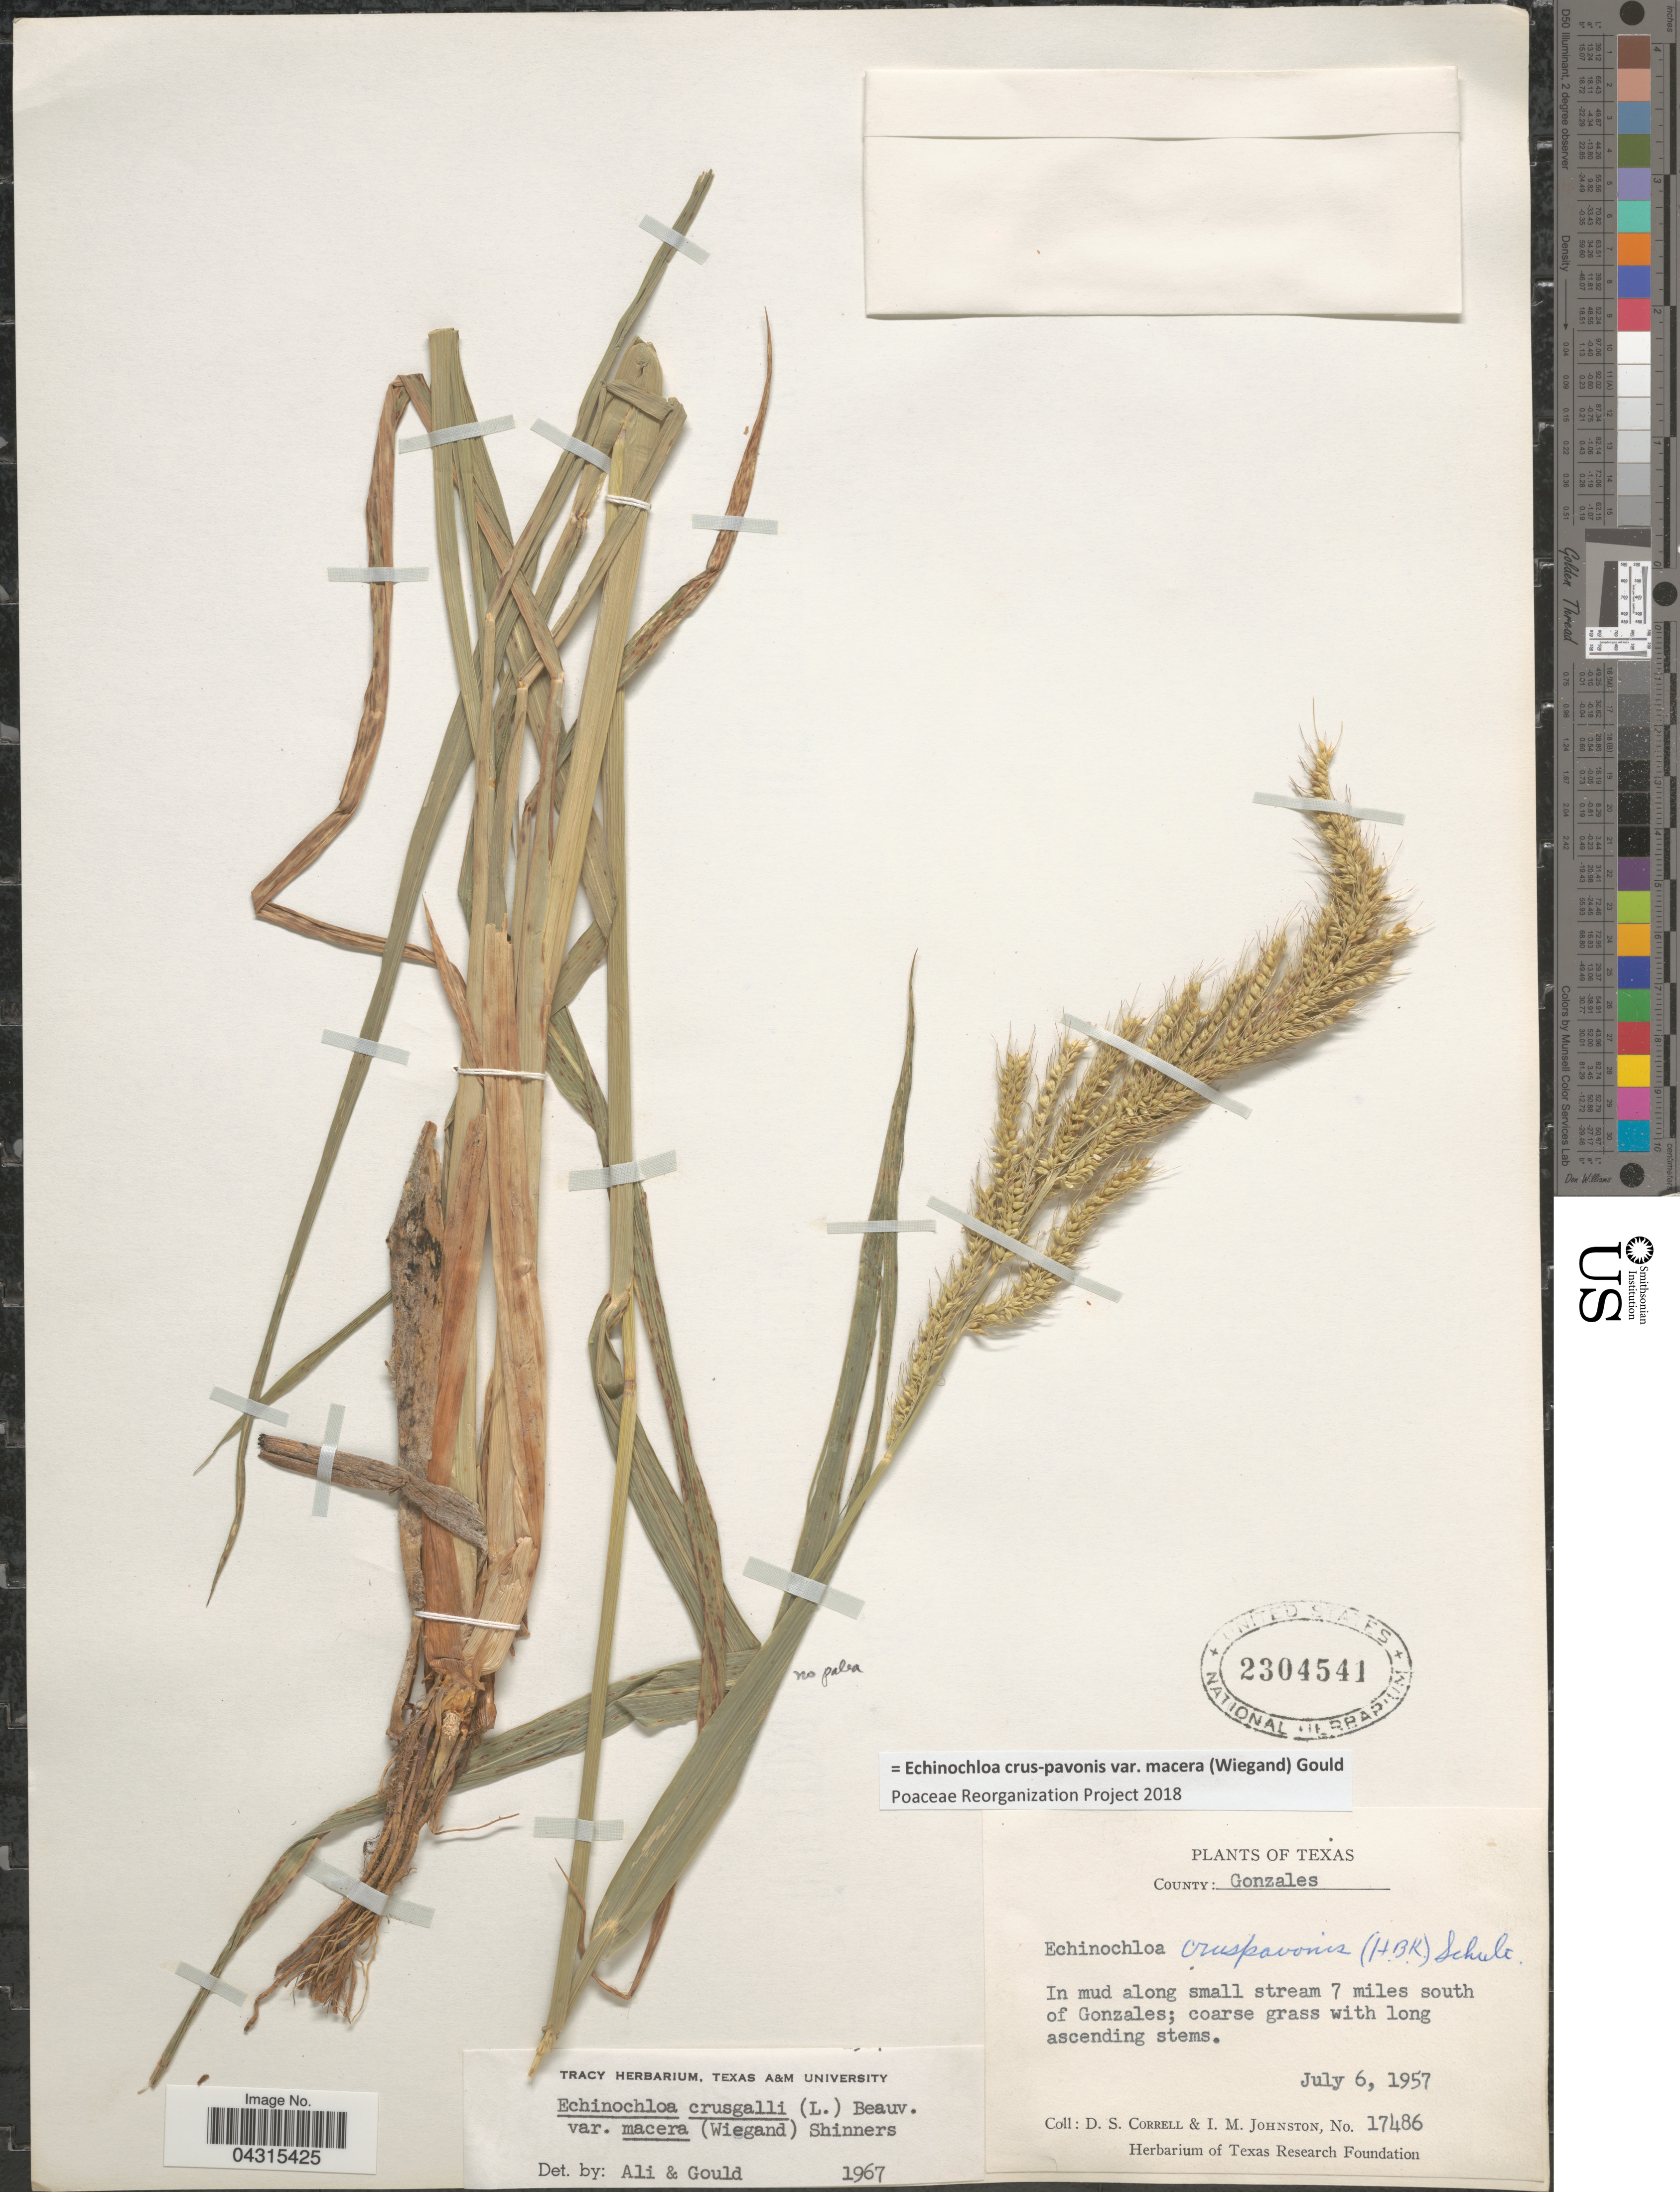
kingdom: Plantae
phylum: Tracheophyta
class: Liliopsida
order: Poales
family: Poaceae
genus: Echinochloa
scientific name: Echinochloa crus-pavonis var. macera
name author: (Wiegand) Gould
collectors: D. S. Correll & I.M. Johnston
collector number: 17486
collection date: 1957-07-06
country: United States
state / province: Texas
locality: County: Gonzales. In mud along small stream 7 miles south of Gonzales; coarse grass with long ascending stems.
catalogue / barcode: US 2304541